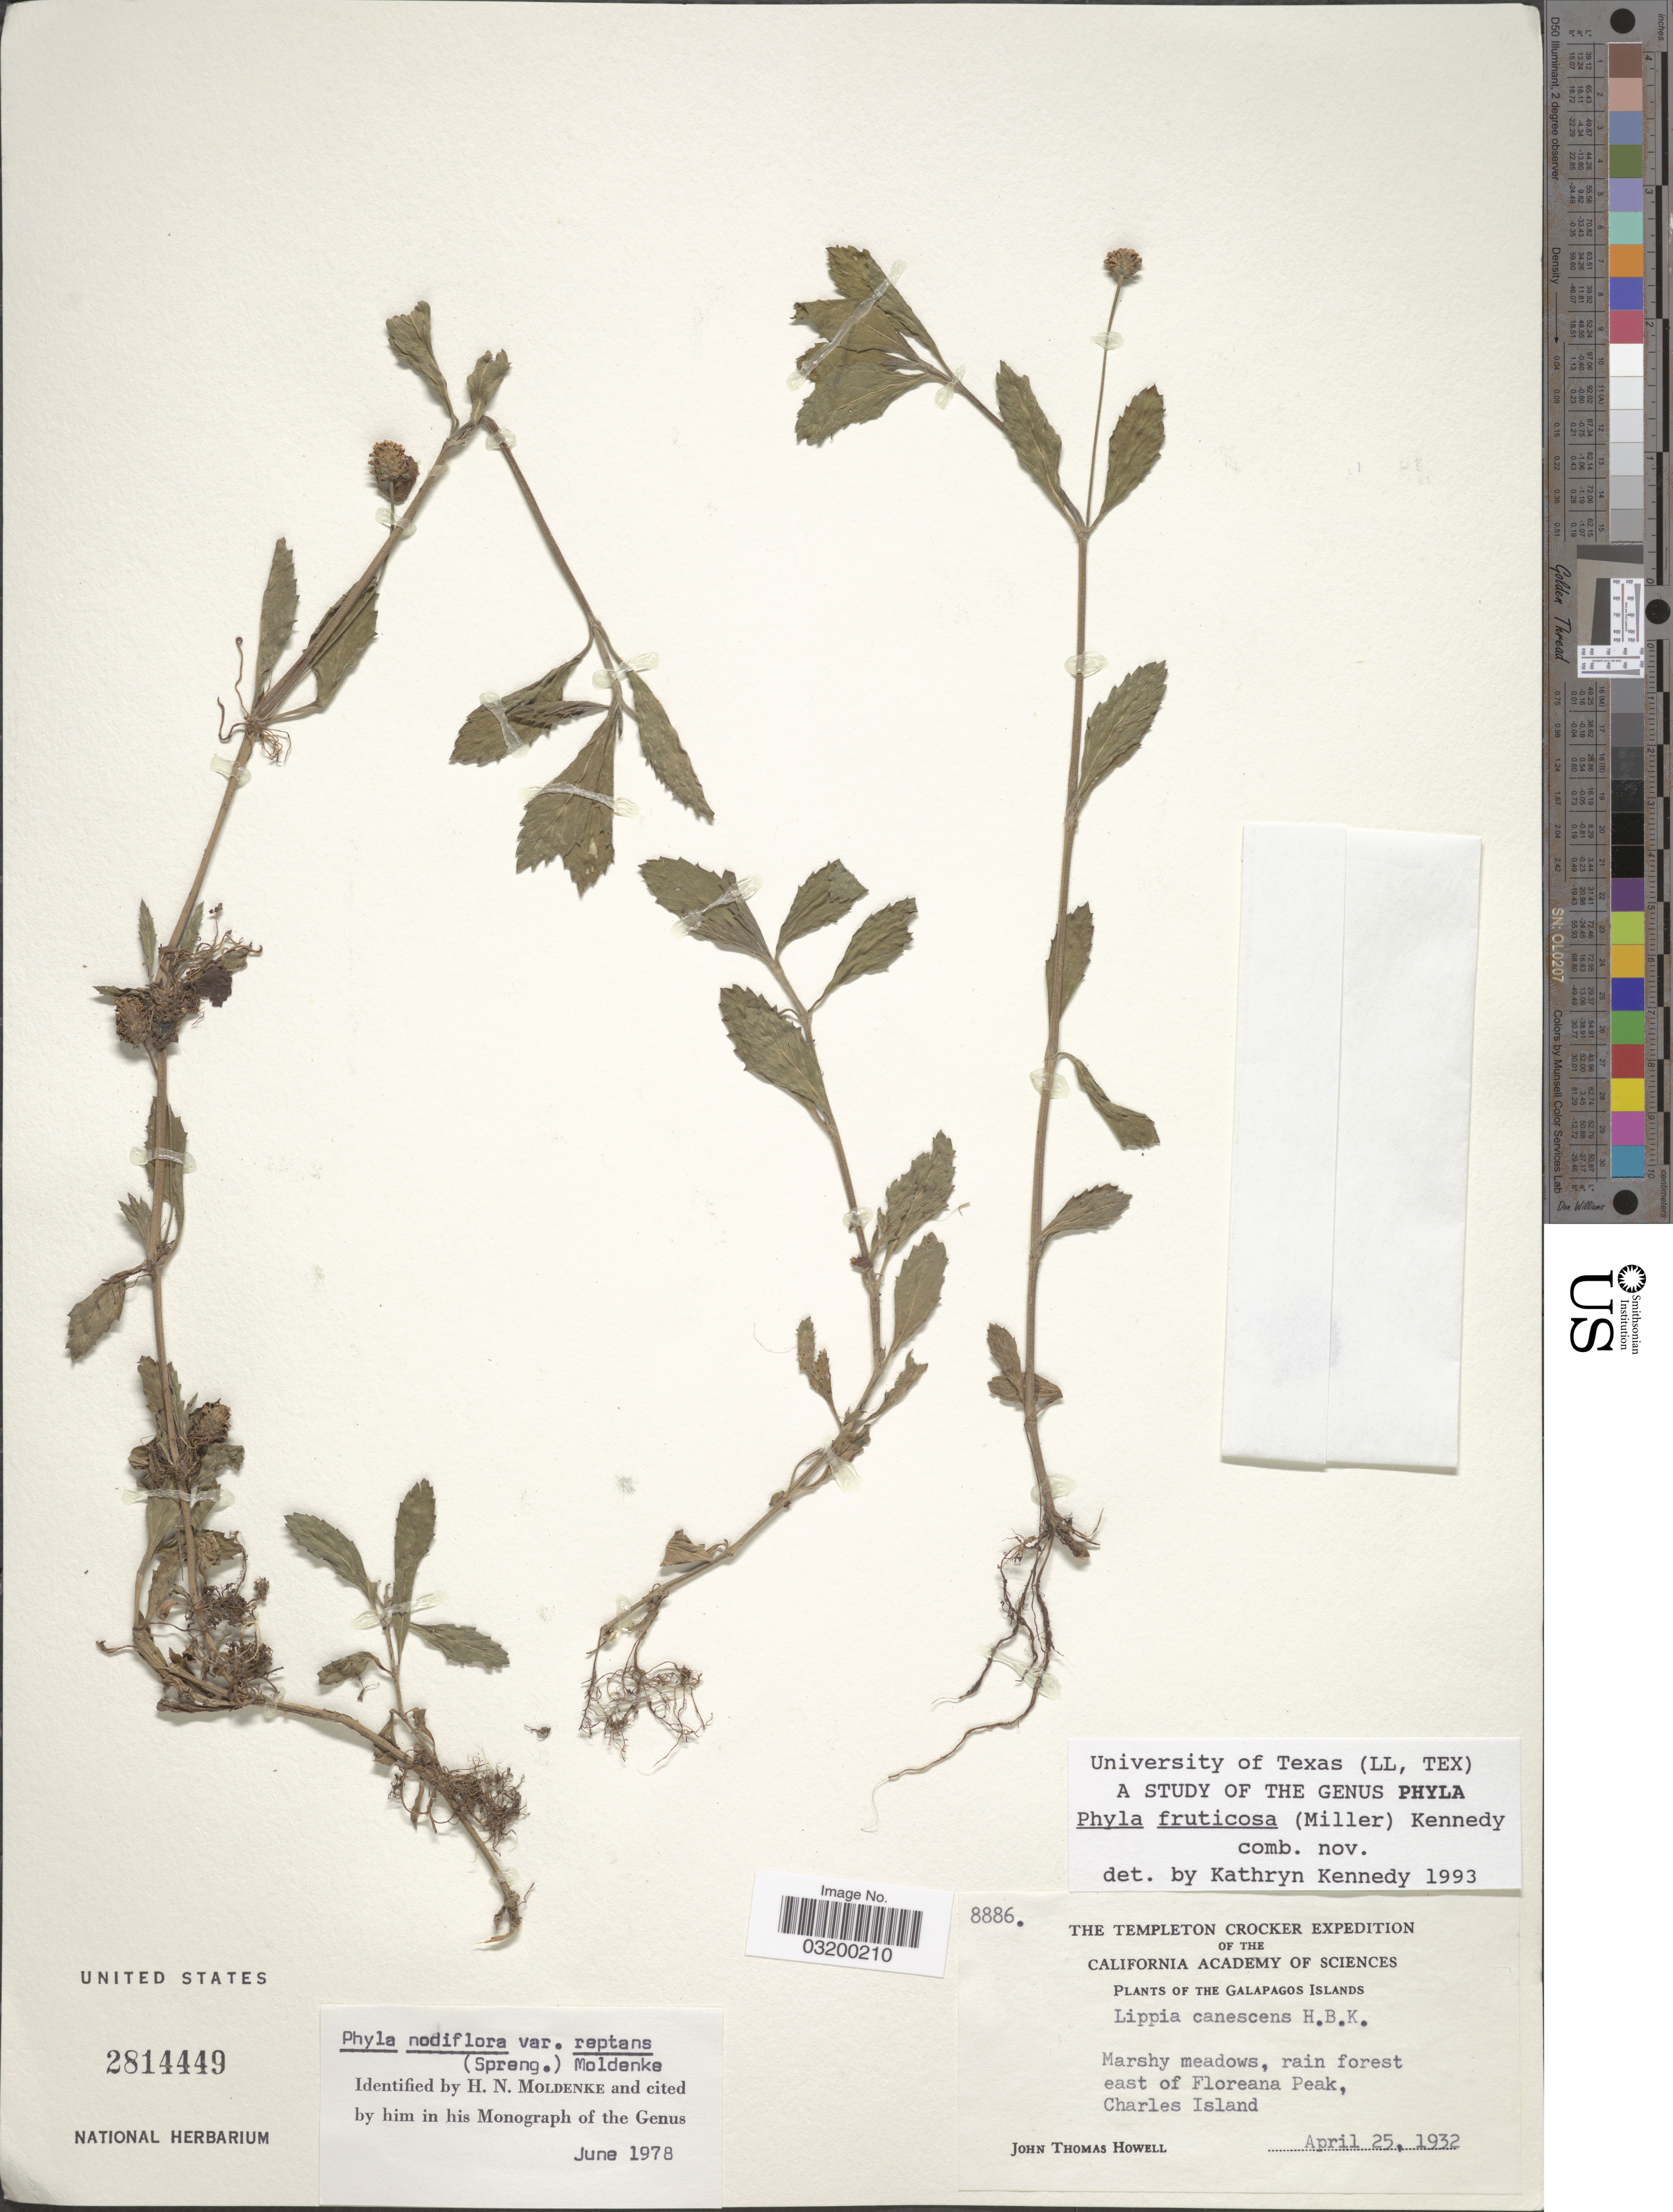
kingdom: Plantae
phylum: Tracheophyta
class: Magnoliopsida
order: Lamiales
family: Verbenaceae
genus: Phyla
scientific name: Phyla fruticosa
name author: (Mill.) K. Kenn. ex Wunderlin & B.F. Hansen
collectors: J. T. Howell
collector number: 8886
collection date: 1932-04-25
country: Ecuador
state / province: Colón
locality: The Galapagos Islands. Rain forest east of Floreana Peak, Charles Island.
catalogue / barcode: US 2814449